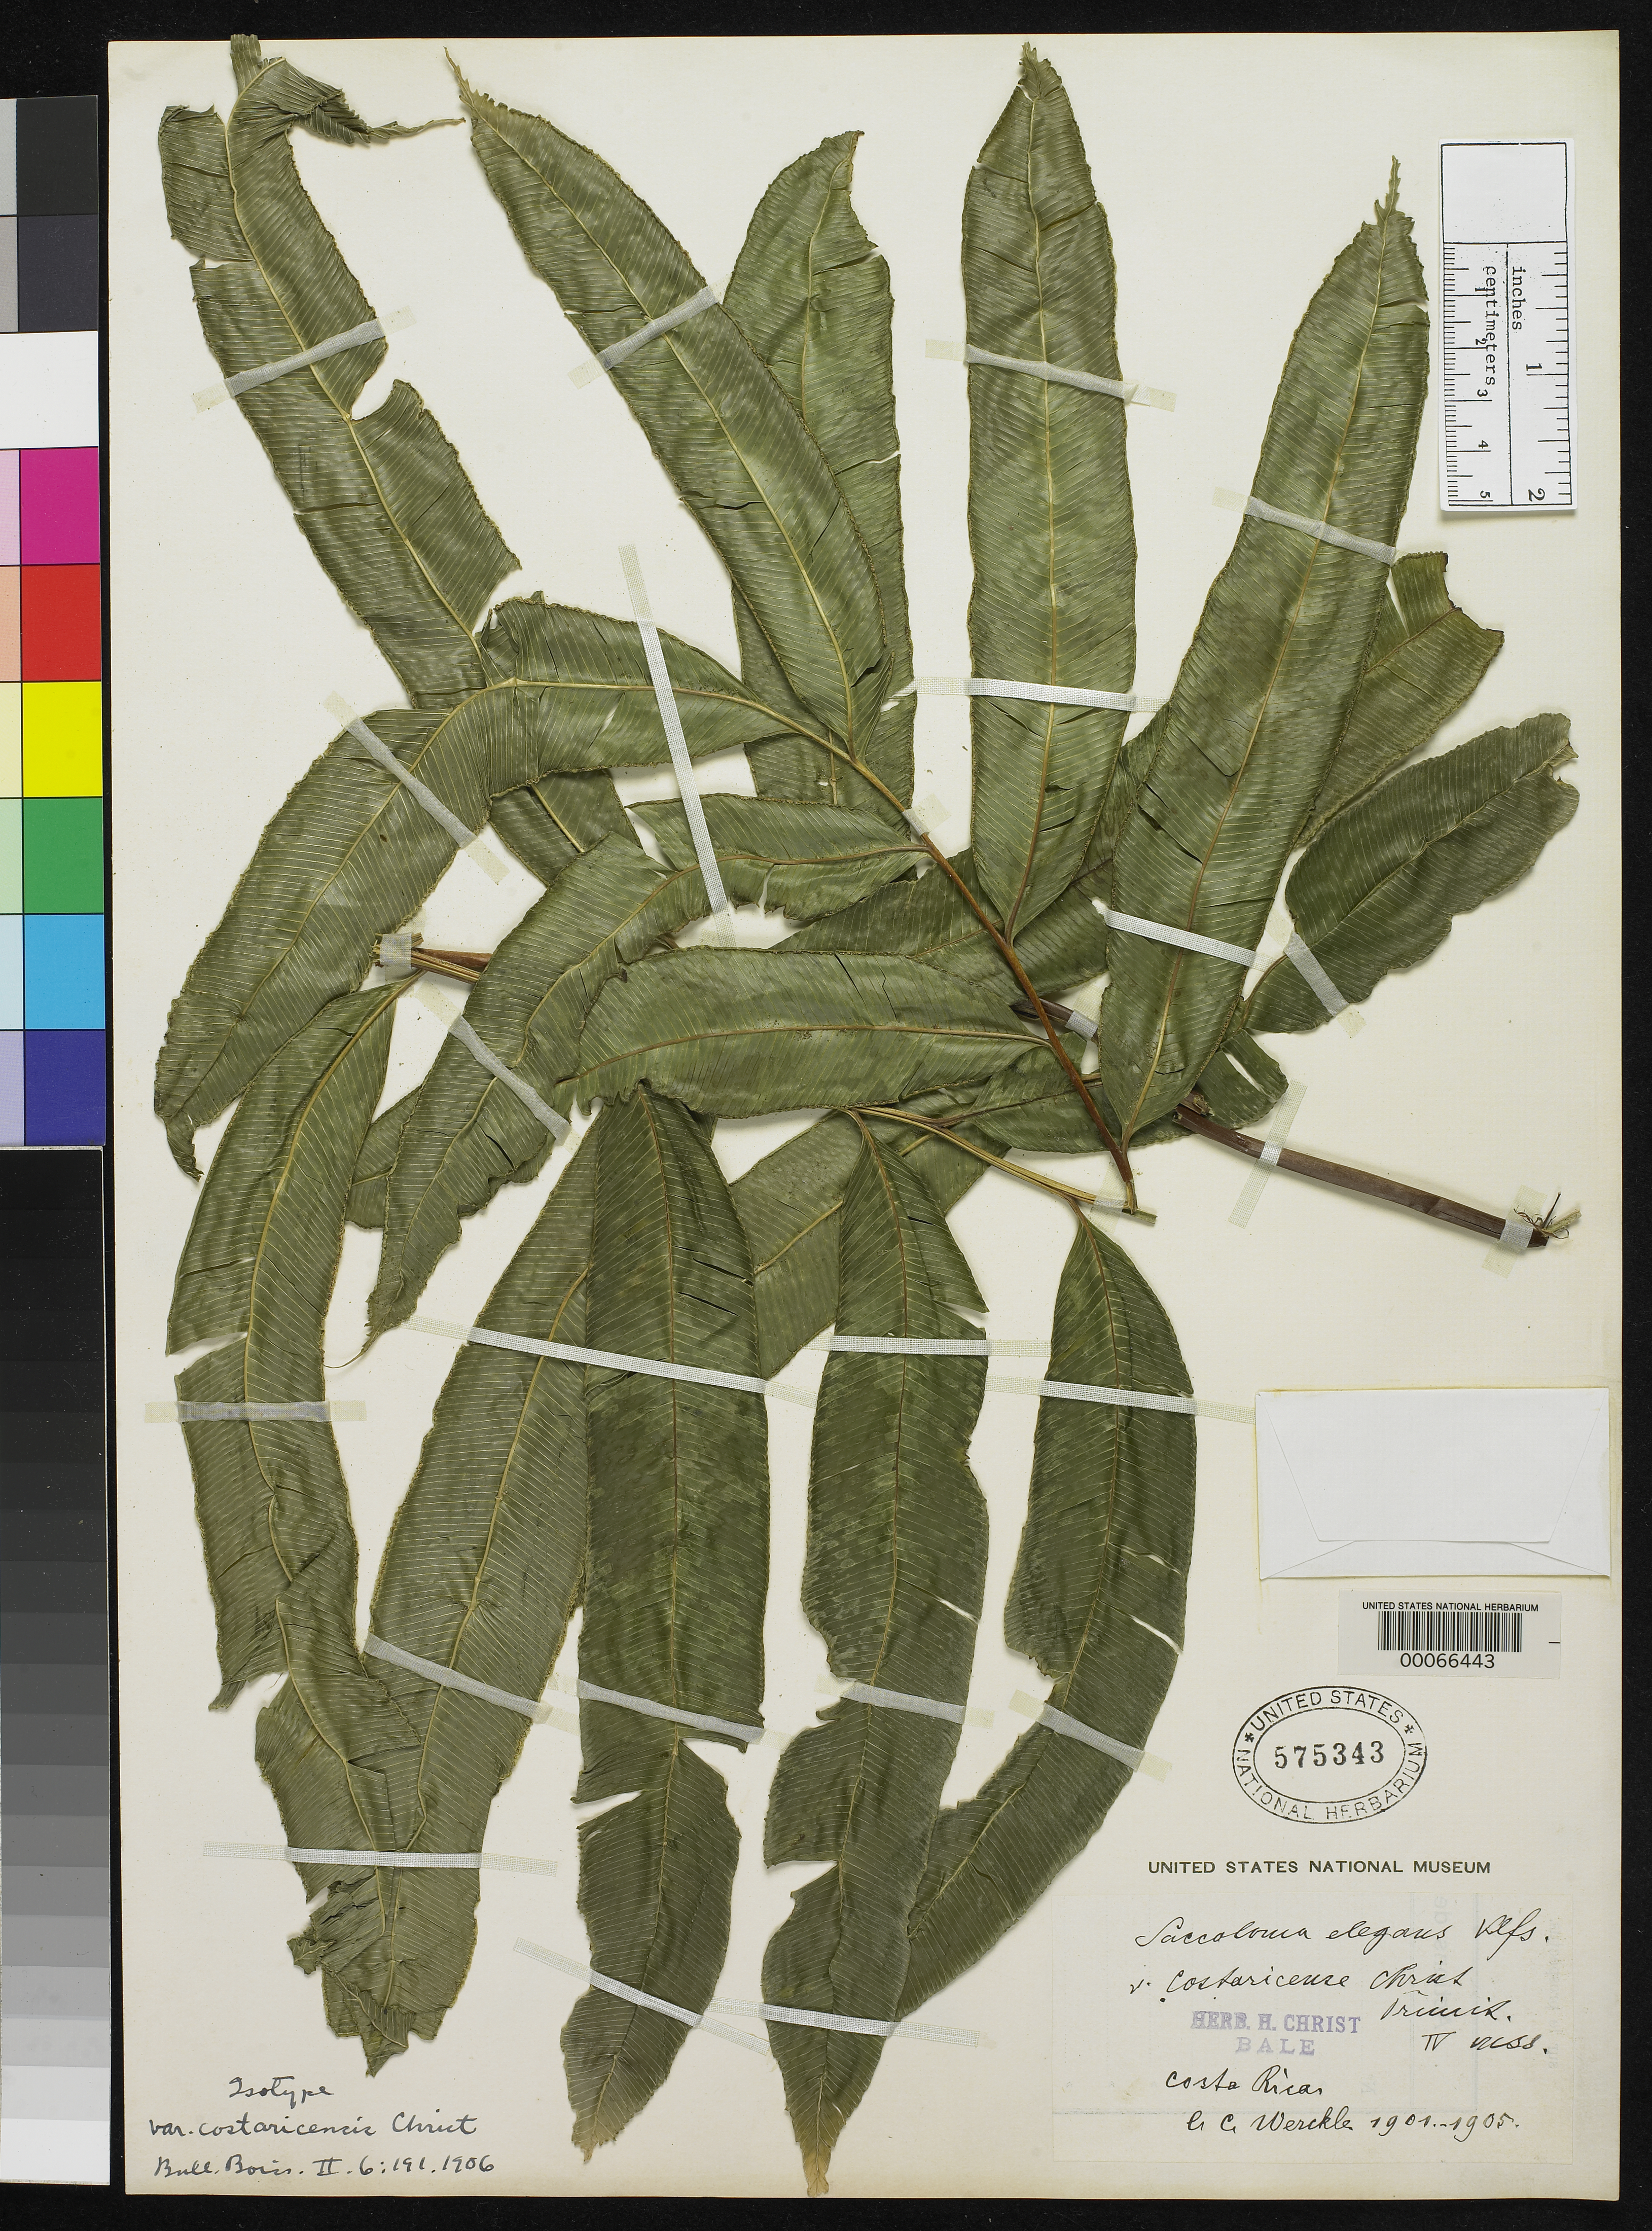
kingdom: Plantae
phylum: Tracheophyta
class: Polypodiopsida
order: Polypodiales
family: Saccolomataceae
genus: Saccoloma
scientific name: Saccoloma elegans var. costaricense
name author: Christ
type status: Type Collection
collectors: C. C Wercklé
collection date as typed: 1901 to -- --- 1905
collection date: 1901/1905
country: Costa Rica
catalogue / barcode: US 575343